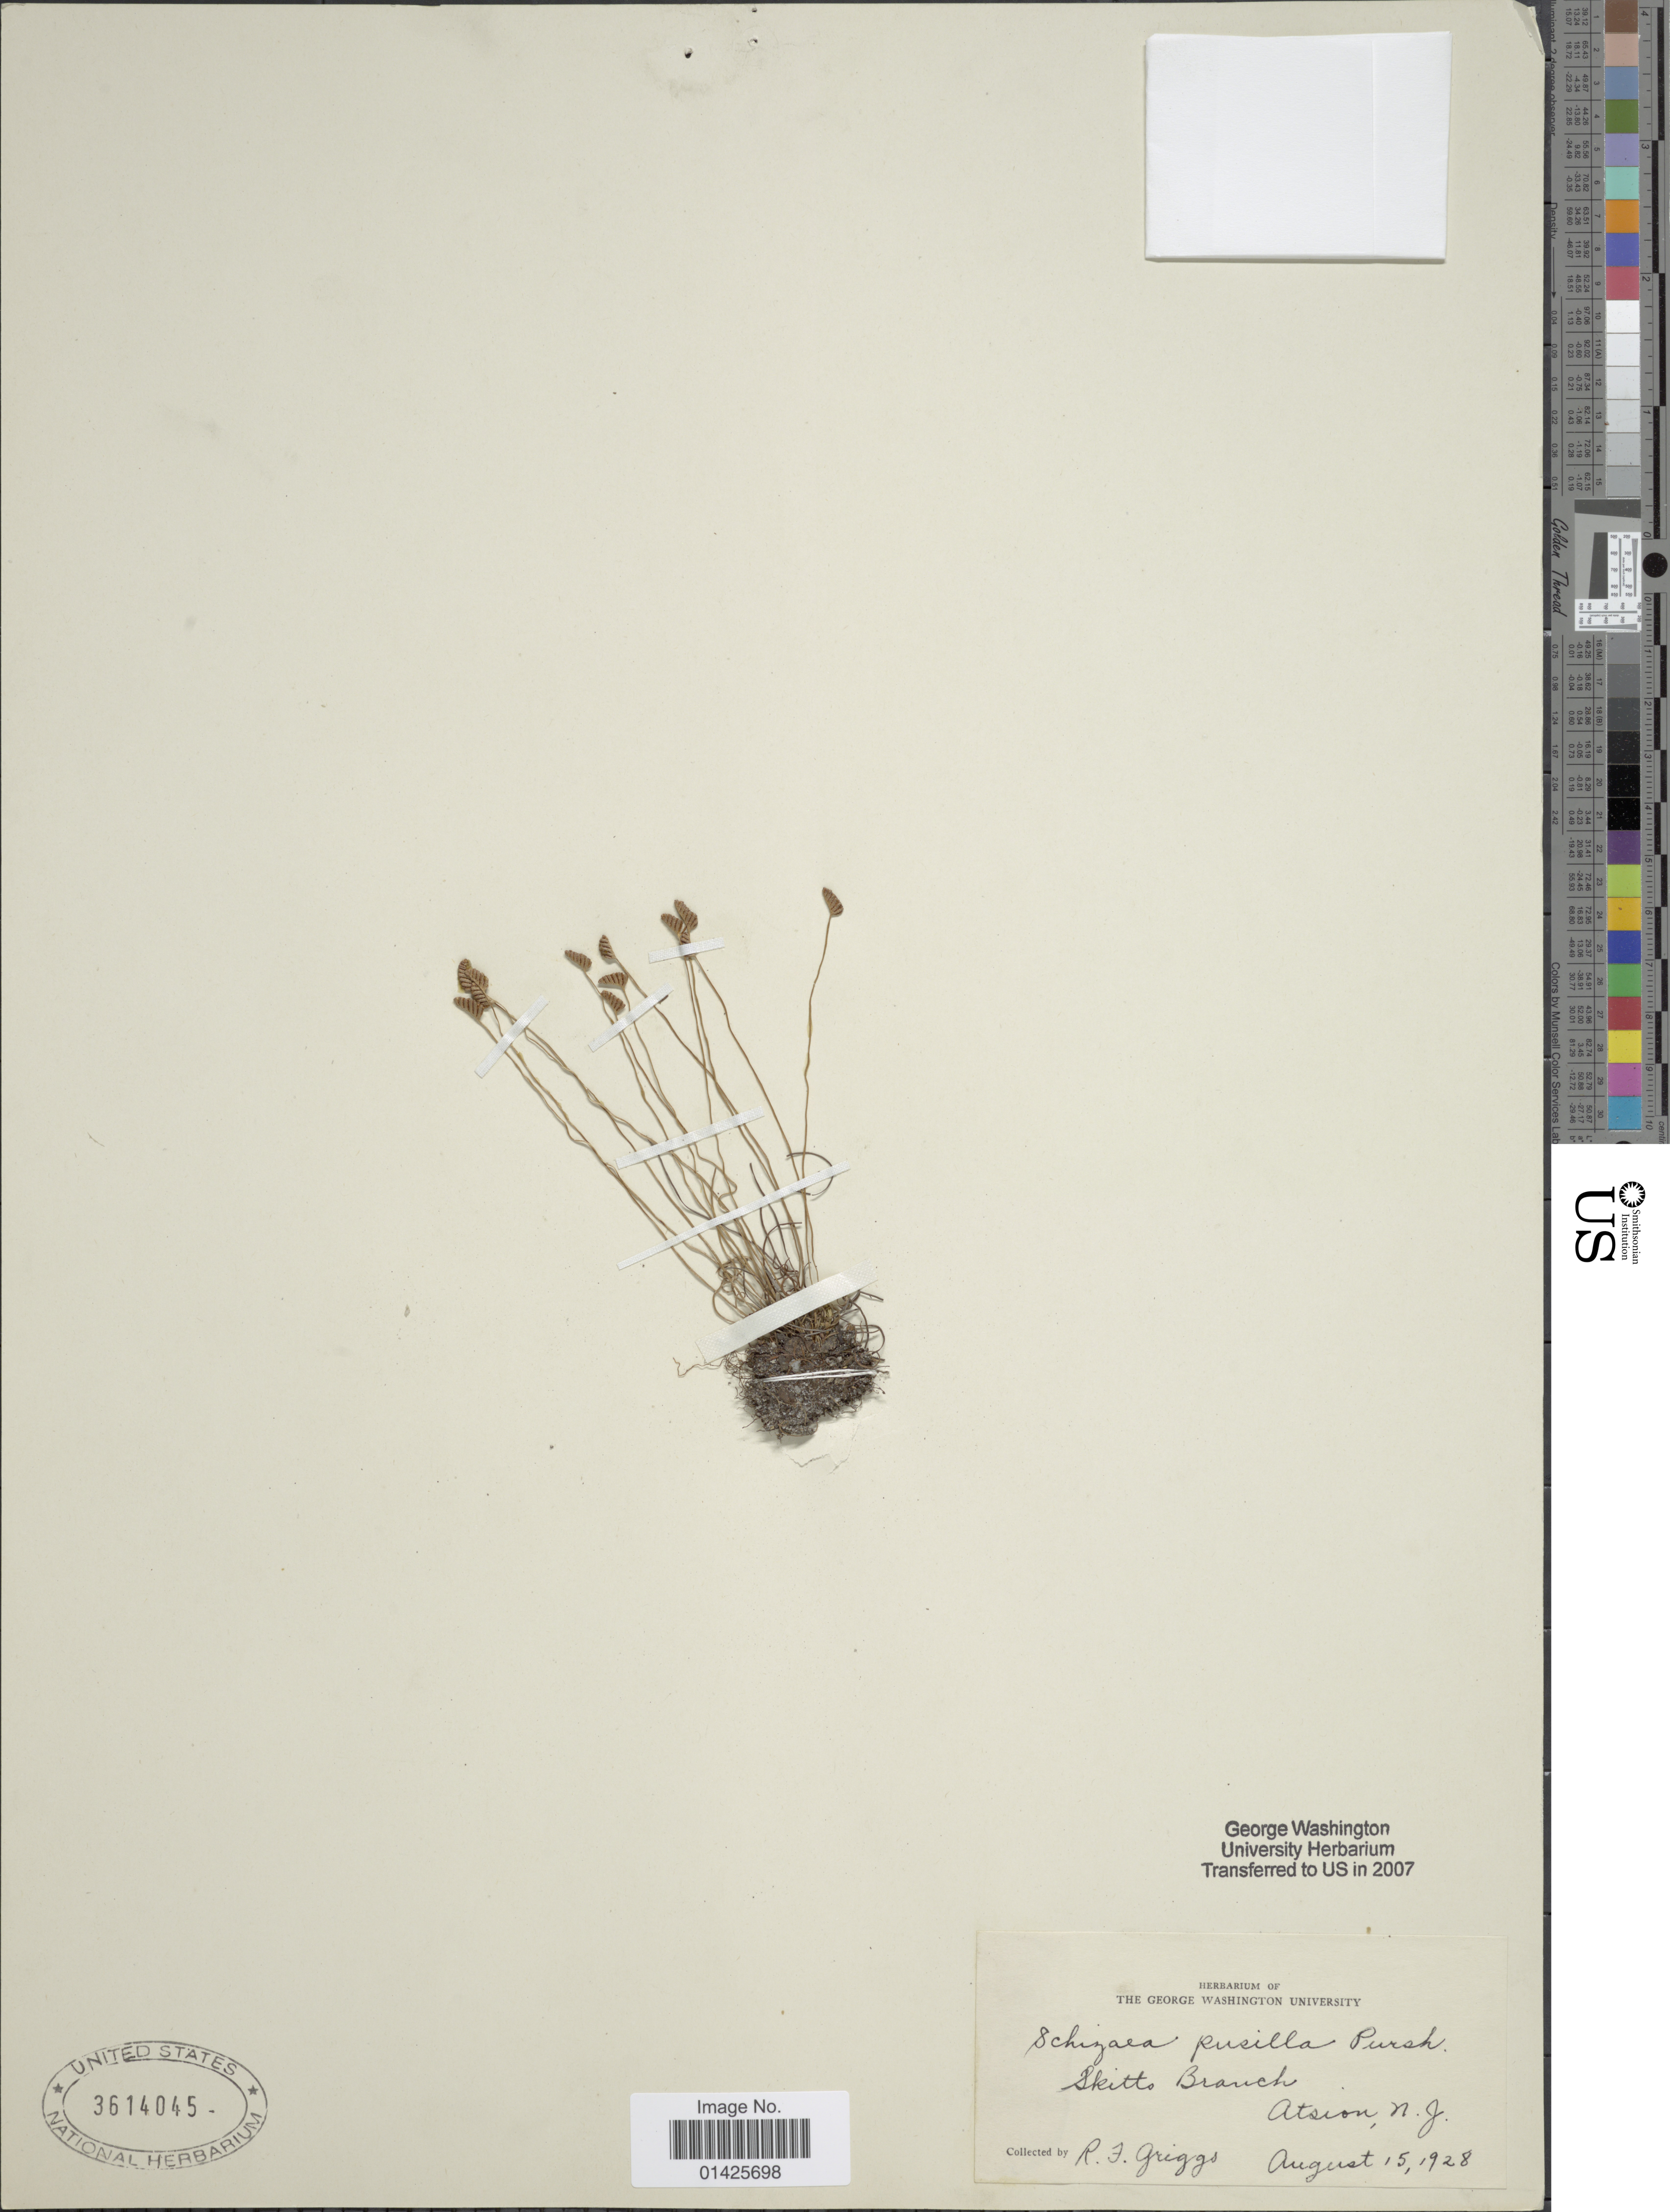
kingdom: Plantae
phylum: Tracheophyta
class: Polypodiopsida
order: Schizaeales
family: Schizaeaceae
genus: Schizaea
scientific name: Schizaea pusilla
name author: Pursh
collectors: R. F. Griggs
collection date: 1928-08-15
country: United States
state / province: New Jersey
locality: Skitto Branch, Atsion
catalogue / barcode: US 3614045